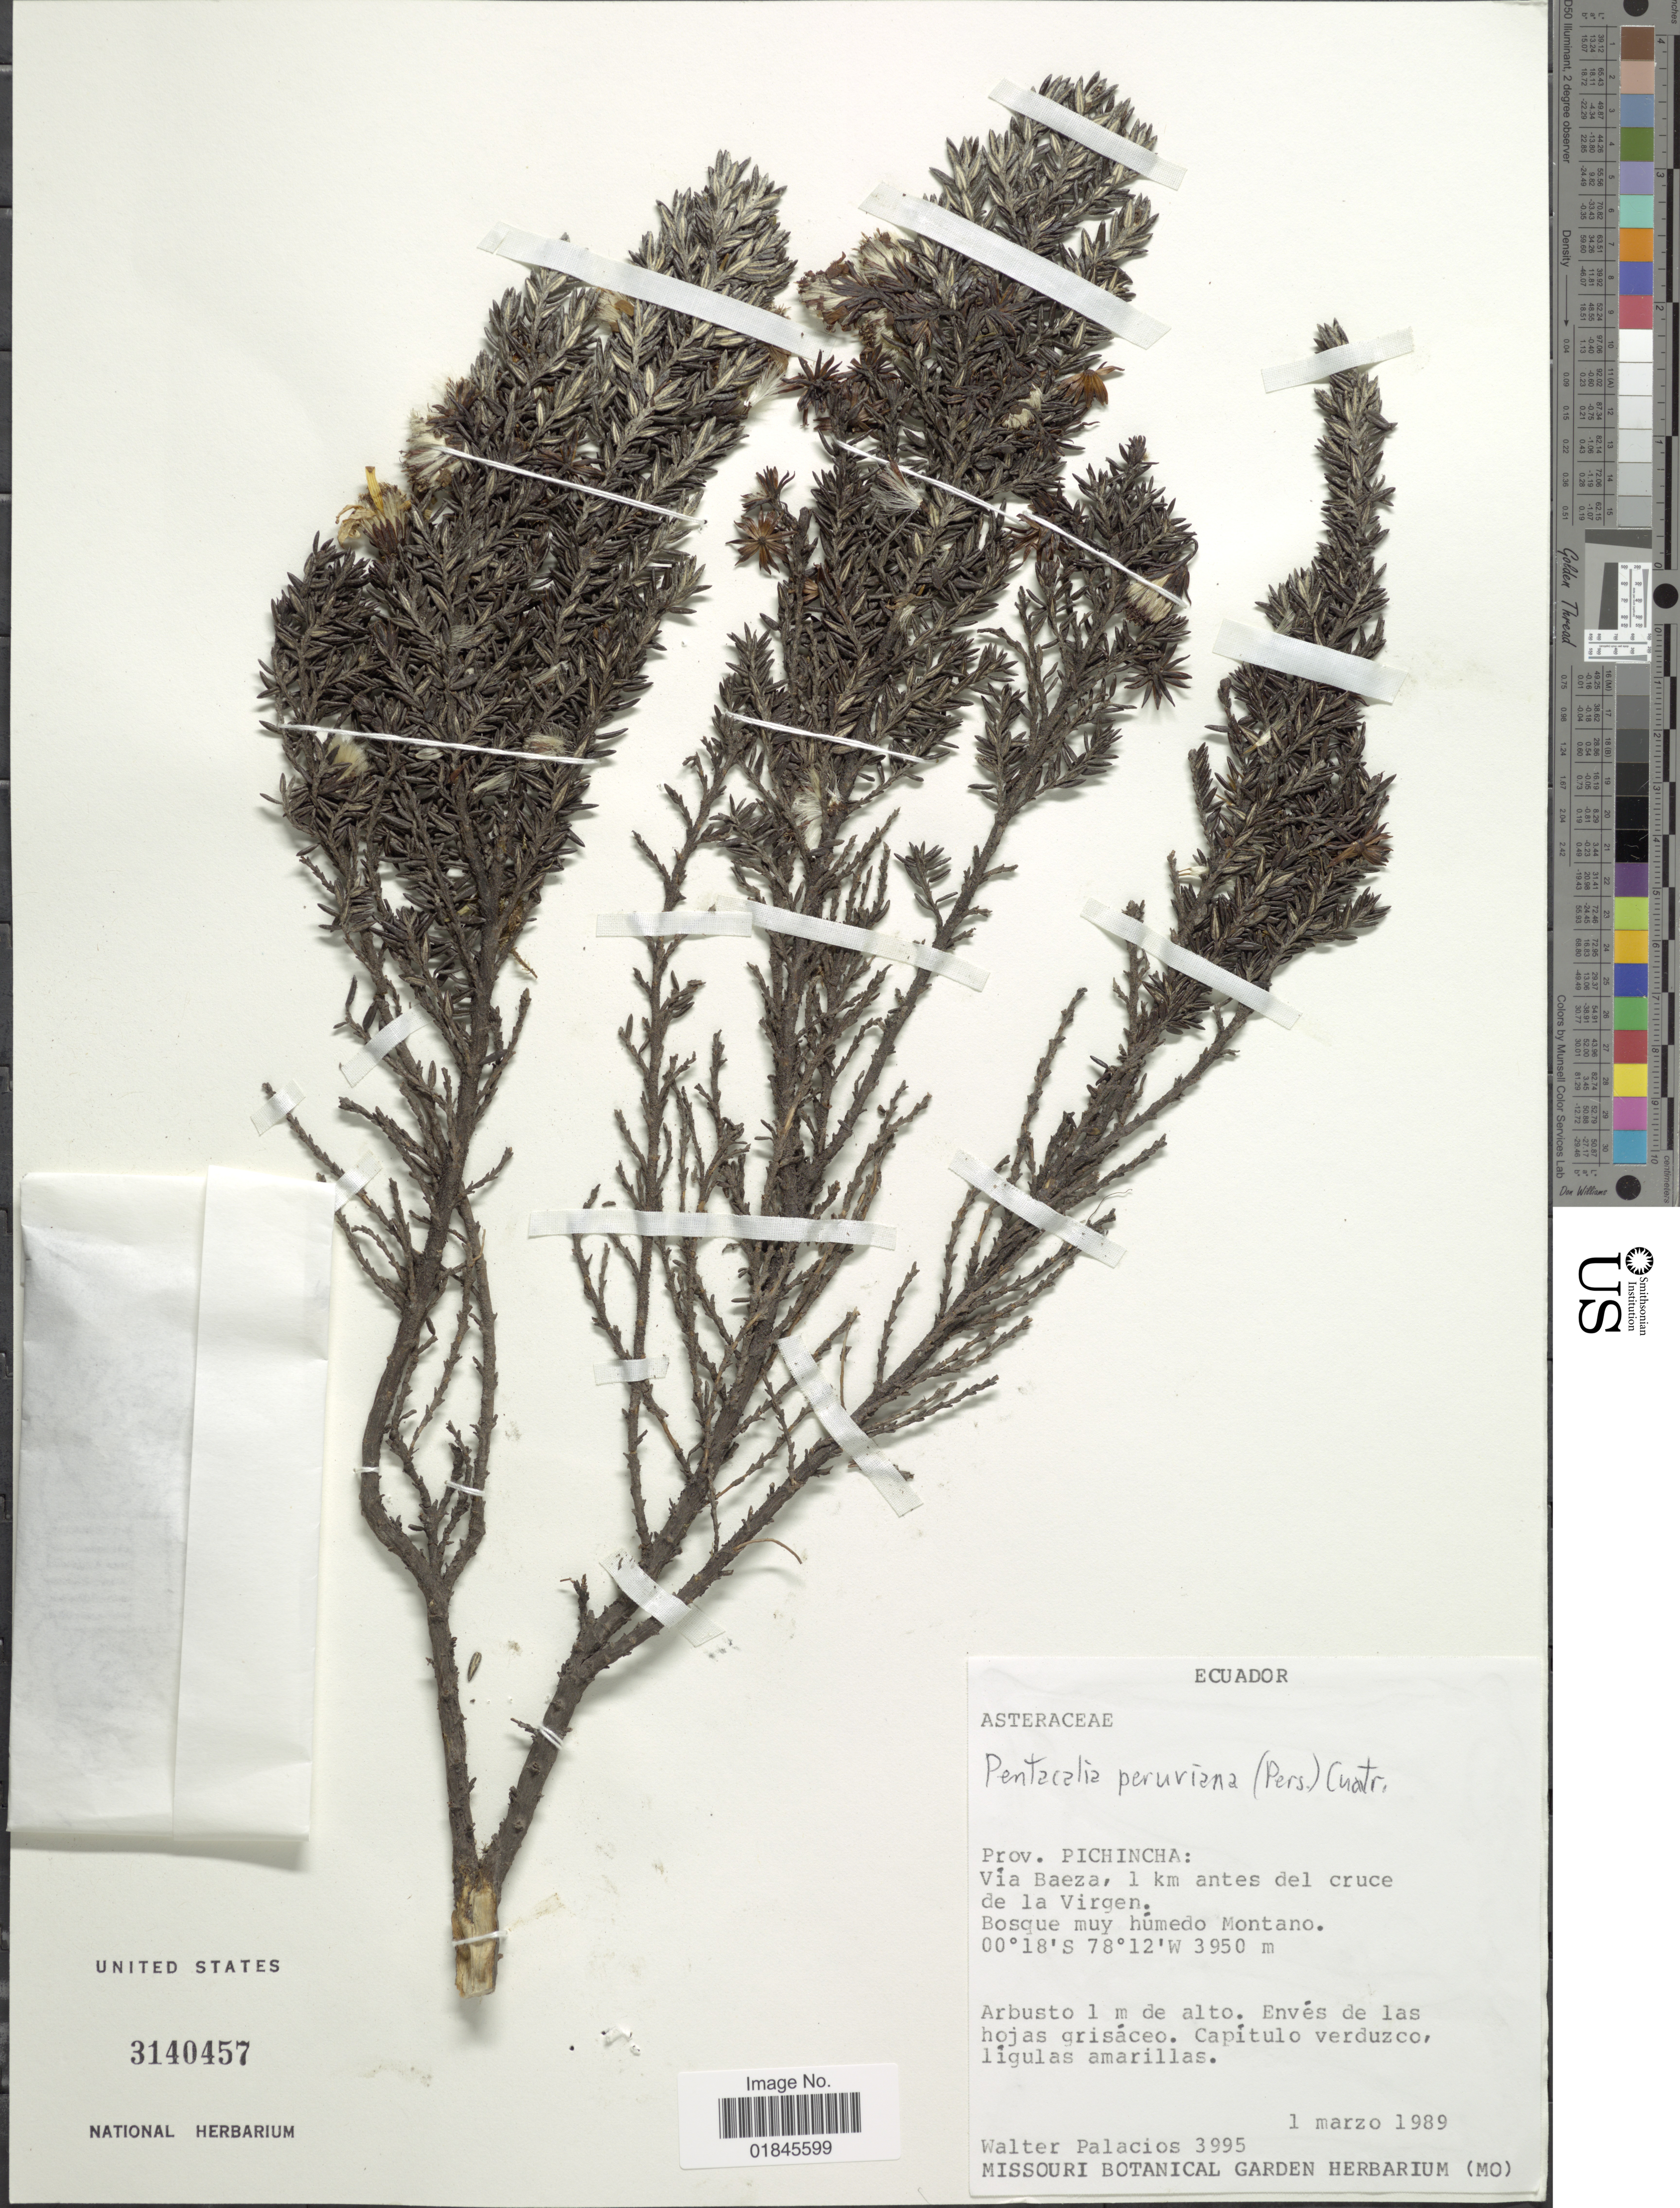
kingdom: Plantae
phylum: Tracheophyta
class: Magnoliopsida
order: Asterales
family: Asteraceae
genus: Pentacalia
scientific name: Pentacalia peruviana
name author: (Pers.) Cuatrec.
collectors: W. Palacios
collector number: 3995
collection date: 1989-03-01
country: Ecuador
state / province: Pichincha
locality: Prov. Pichincha: Vía Baeza, 1 km antes del cruce de la Virgen. Bosque muy húmedo Montano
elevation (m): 3950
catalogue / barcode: US 3140457